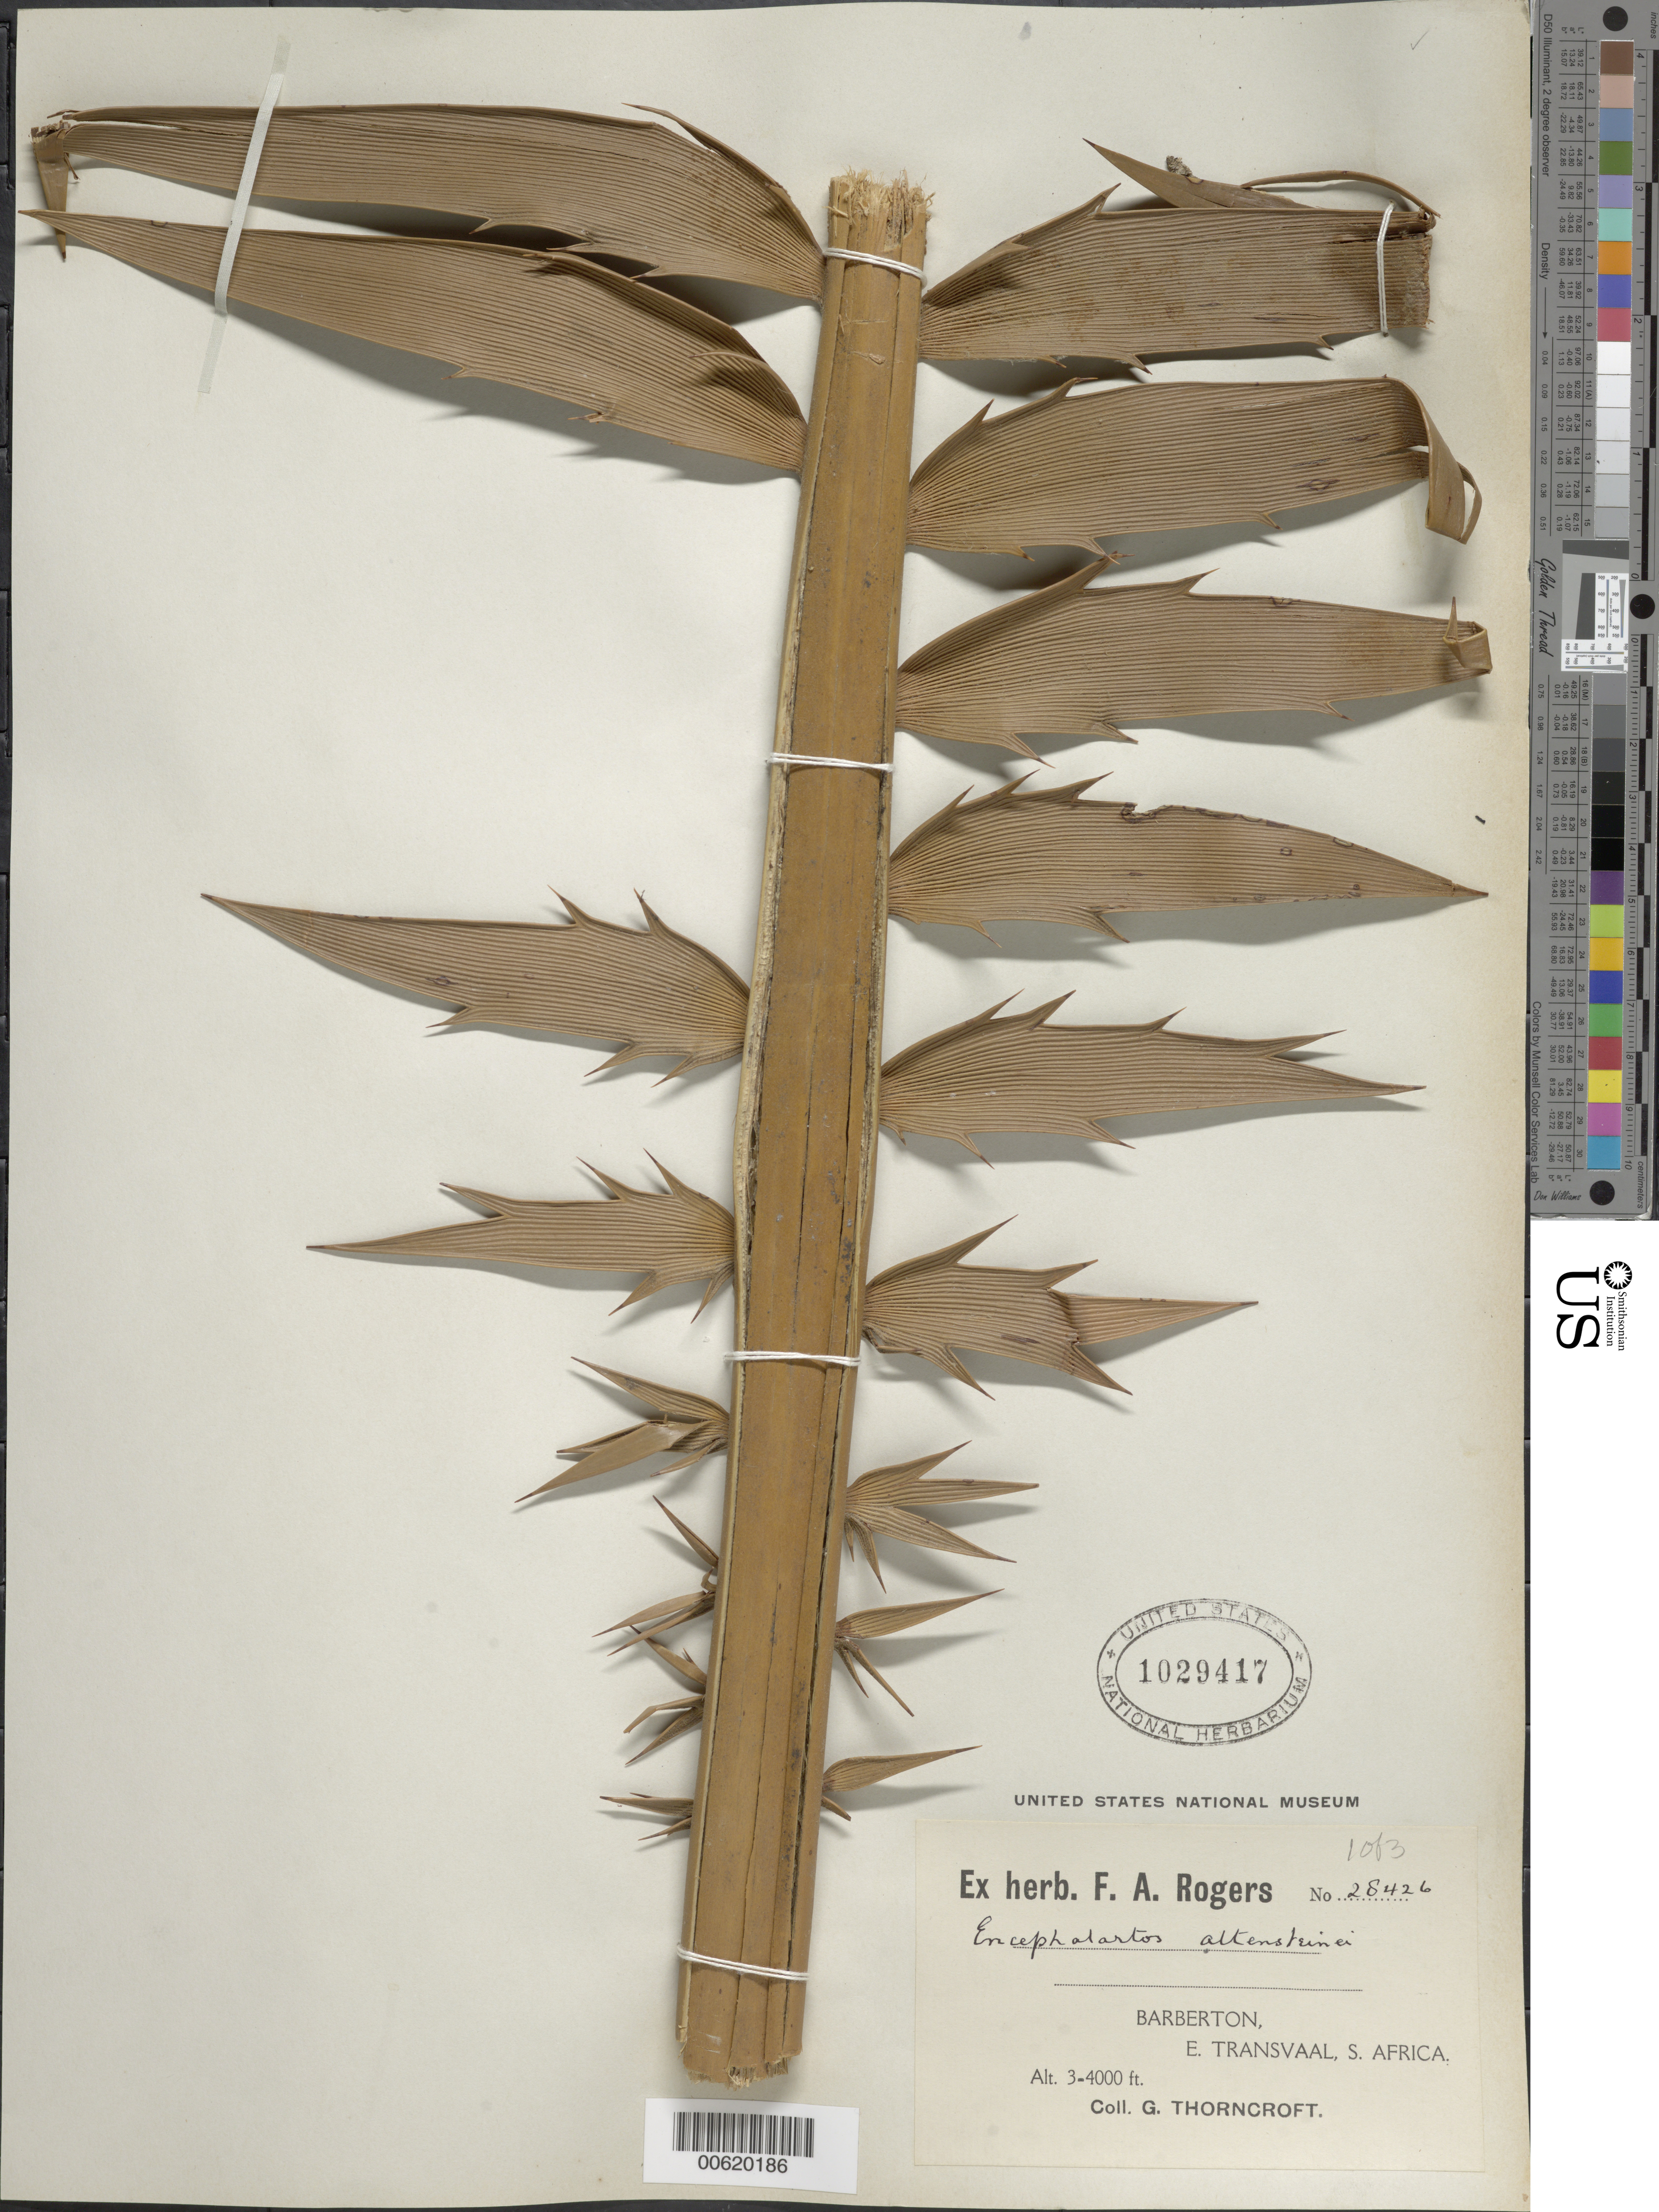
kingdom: Plantae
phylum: Tracheophyta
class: Cycadopsida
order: Cycadales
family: Zamiaceae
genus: Encephalartos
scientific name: Encephalartos altensteinii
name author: Lehm.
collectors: G. Thorncroft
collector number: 28426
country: South Africa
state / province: Mpumalanga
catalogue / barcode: US 1029417